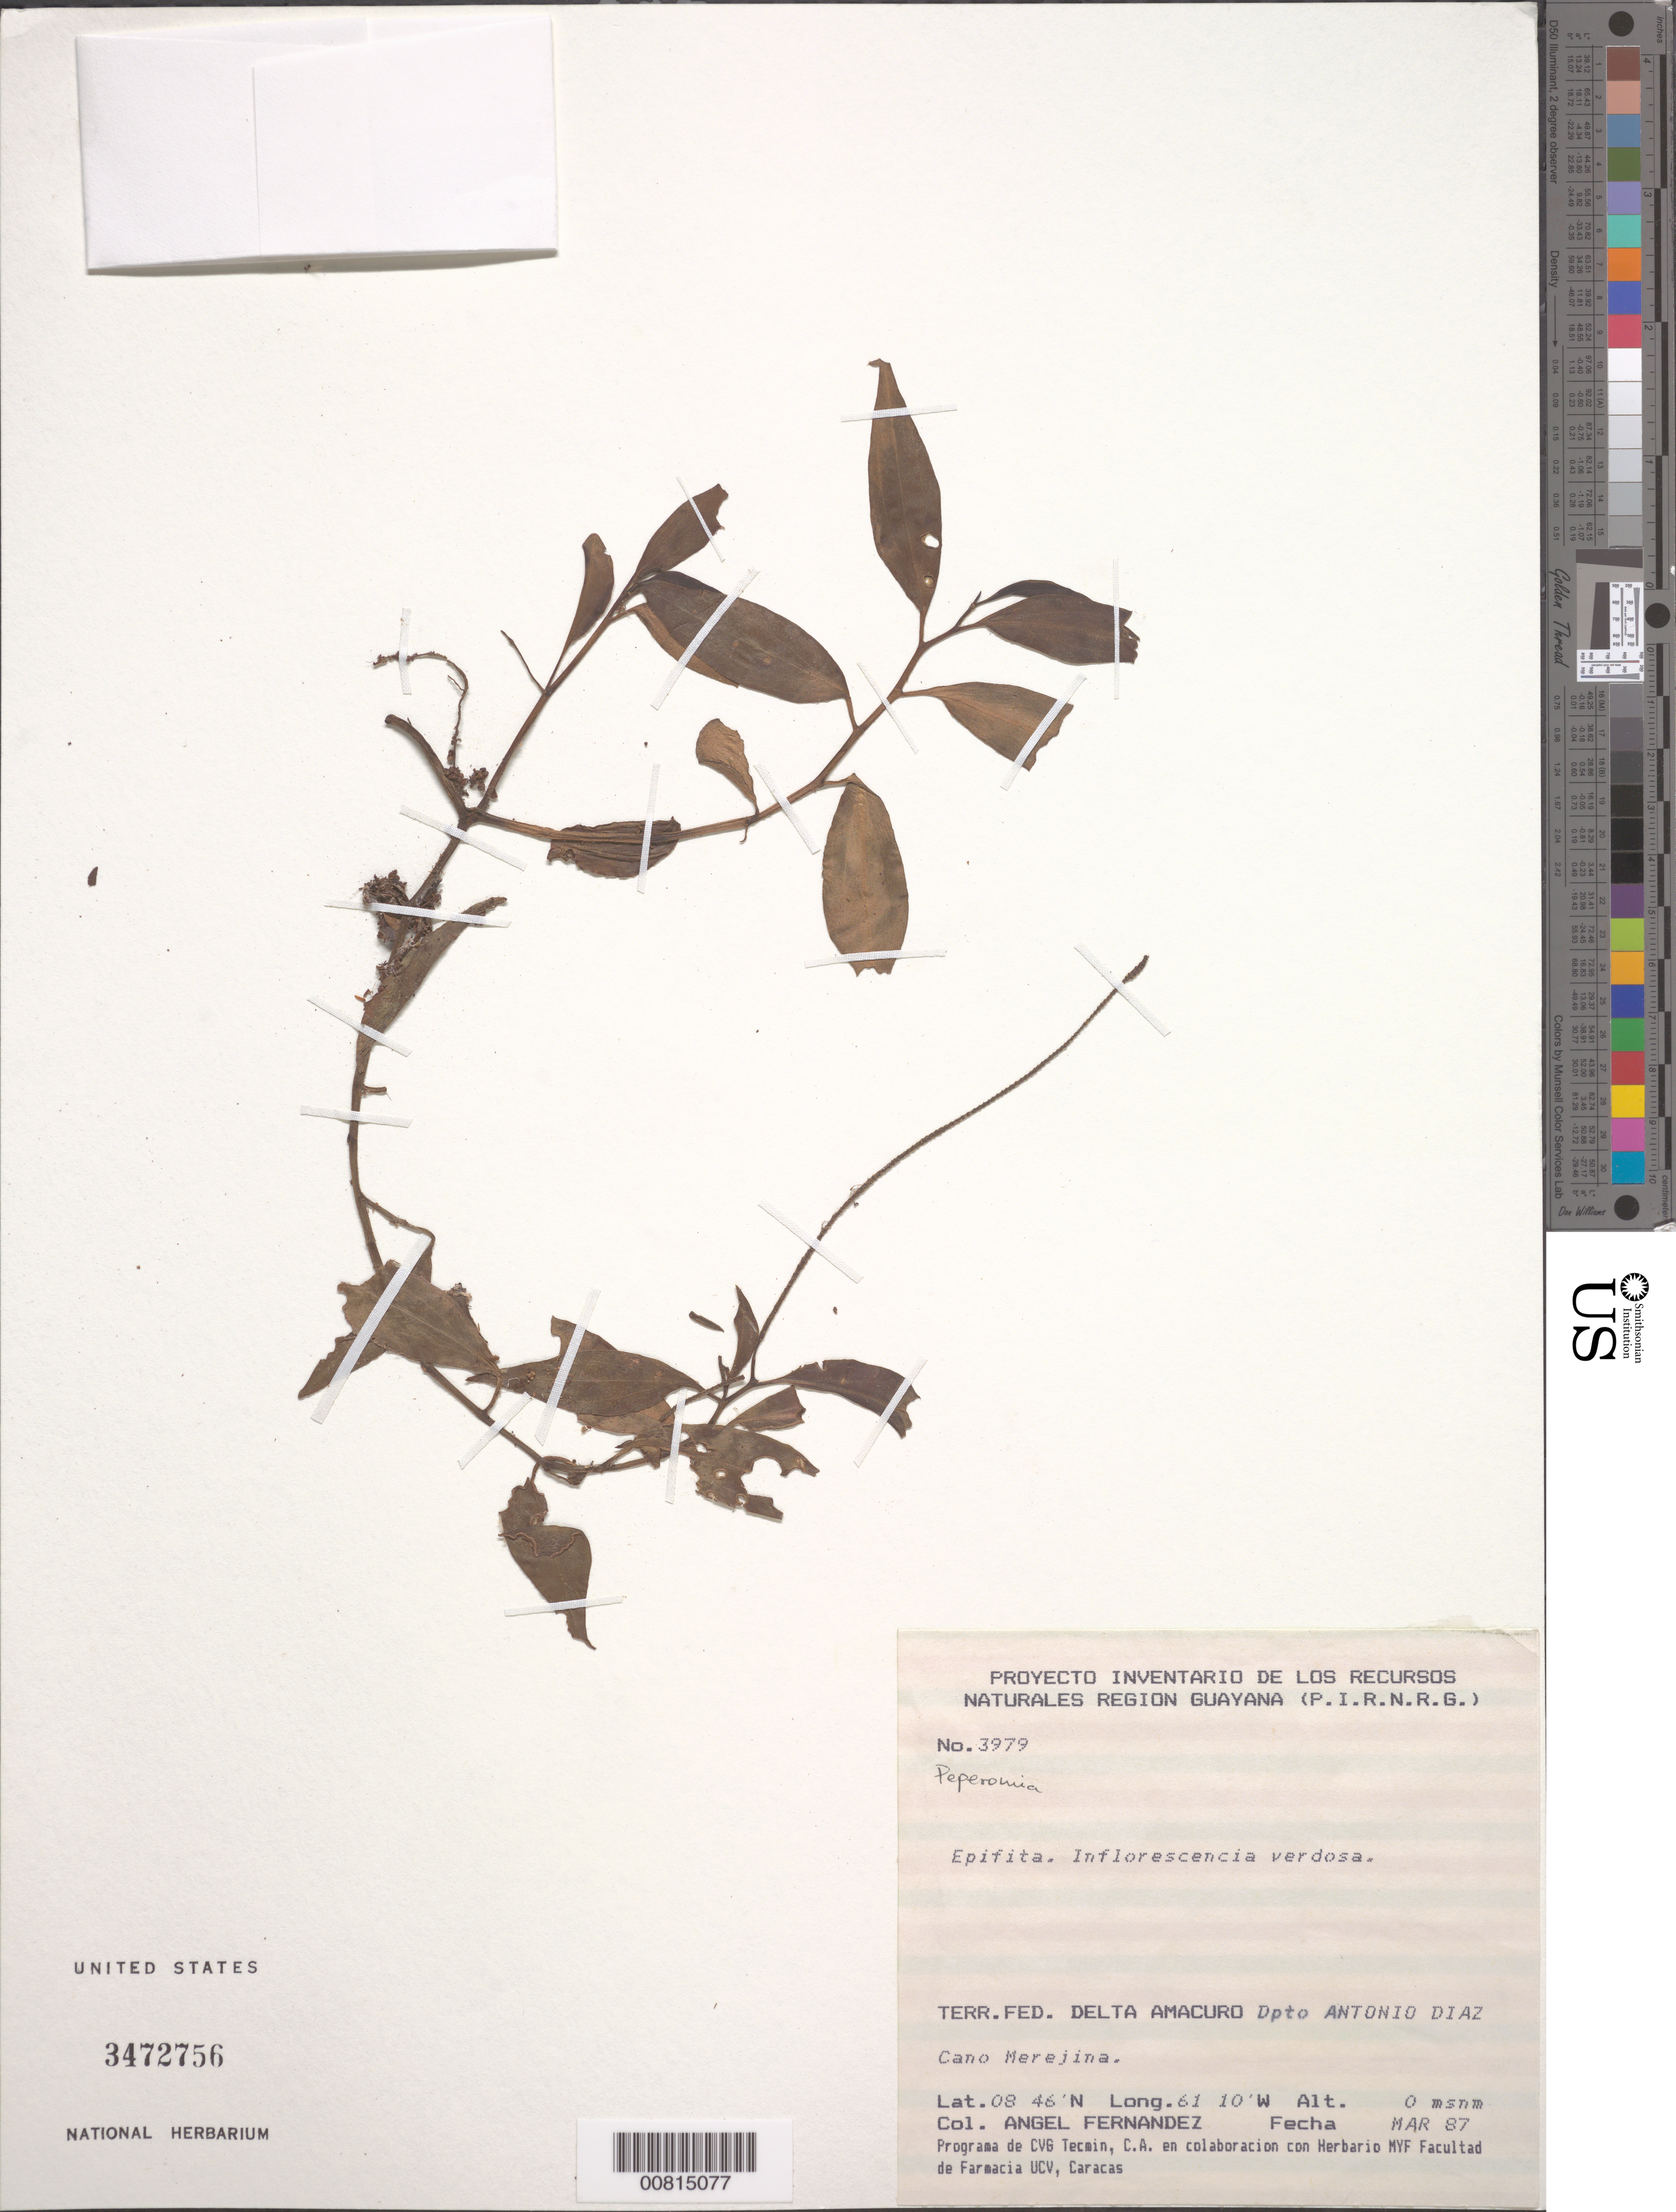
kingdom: Plantae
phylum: Tracheophyta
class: Magnoliopsida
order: Piperales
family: Piperaceae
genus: Peperomia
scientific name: Peperomia sp.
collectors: A. Fernández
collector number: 3979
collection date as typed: Mar-87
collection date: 1987-03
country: Venezuela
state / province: Delta Amacuro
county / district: Antonio Díaz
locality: Caño Merejina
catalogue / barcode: US 3472756